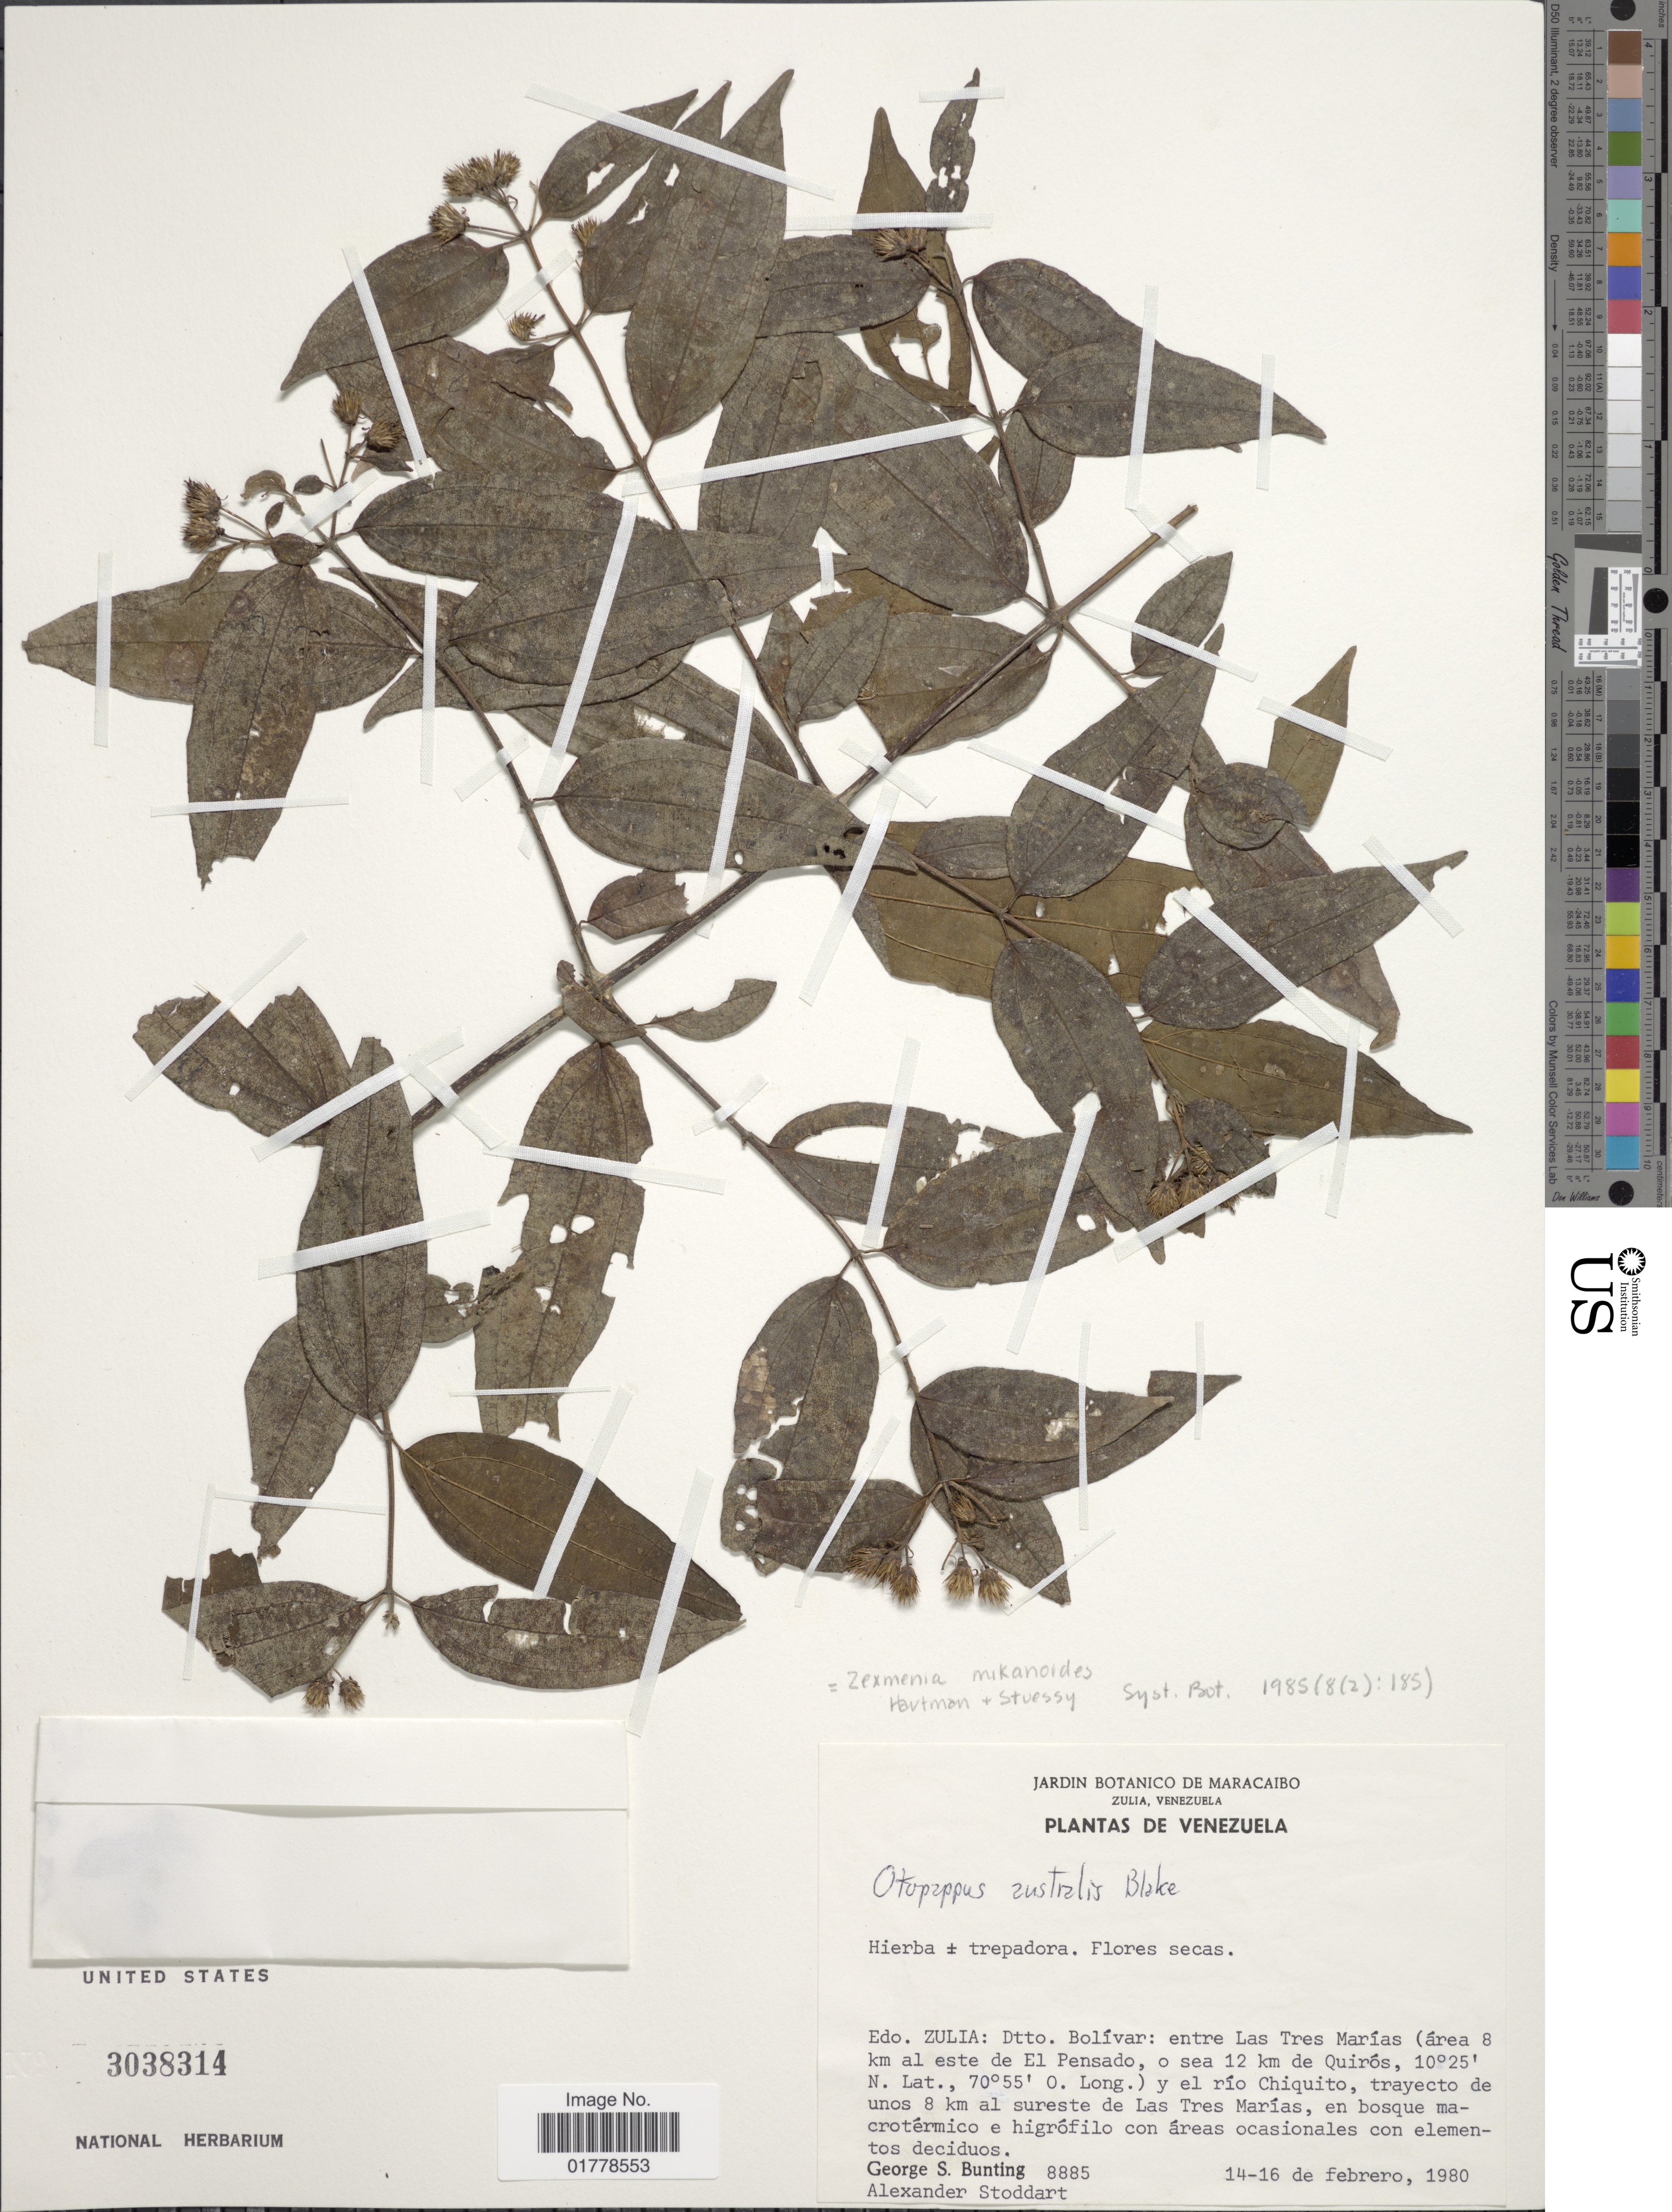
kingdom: Plantae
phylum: Tracheophyta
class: Magnoliopsida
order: Asterales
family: Asteraceae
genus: Oblivia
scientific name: Oblivia mikanioides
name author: (Britton) Strother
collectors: G. S. Bunting & A. Stoddart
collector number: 8885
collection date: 1980-02-14/1980-02-16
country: Venezuela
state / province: Zulia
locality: Edo. Zulia: Dtto. Bolívar: entre Las Tres Marías (área 8 km al este de El Pensado, o sea 12 km de Quirós, y el río Chiquito, trayecto de unos 8 km al sureste de Las Tres Marías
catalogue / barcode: US 3038314